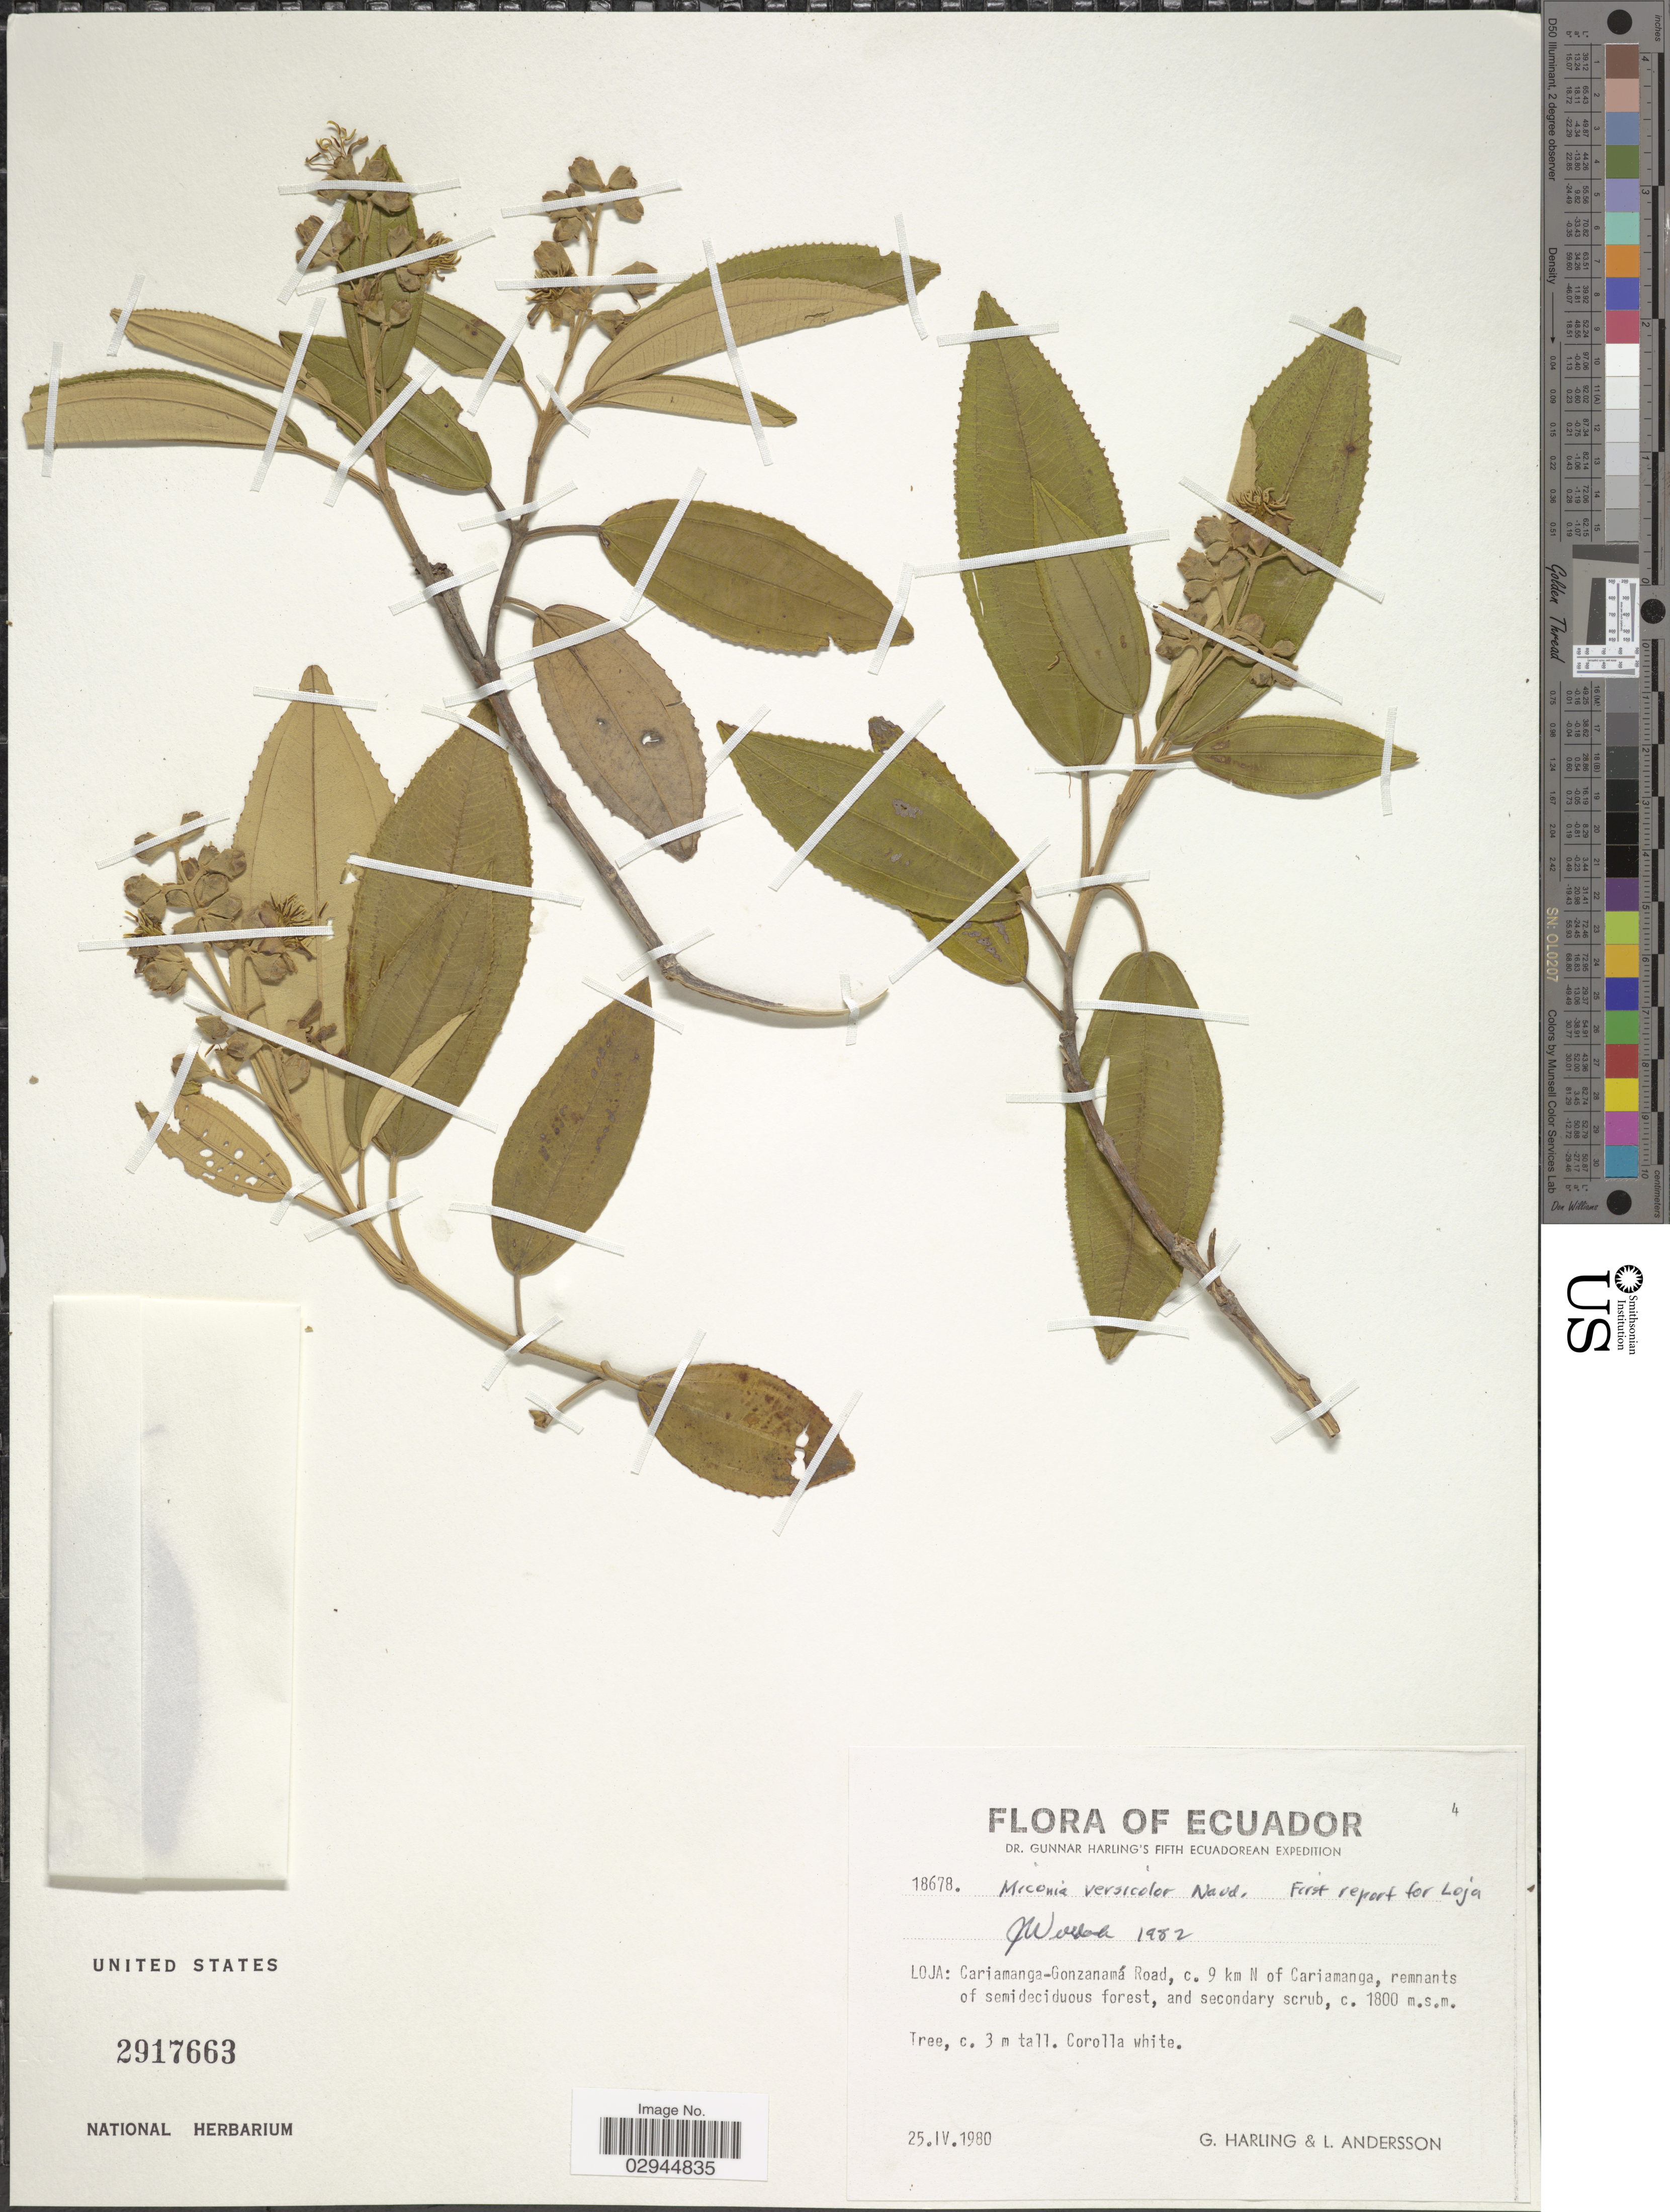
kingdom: Plantae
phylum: Tracheophyta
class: Magnoliopsida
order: Myrtales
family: Melastomataceae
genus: Miconia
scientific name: Miconia versicolor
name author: Naudin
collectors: G. Harling & L. Andersson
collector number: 18678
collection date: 1980-04-25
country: Ecuador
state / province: Loja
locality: Cariamanga-Gonzanamá Road, c. 9 km N of Cariamanga.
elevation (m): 1800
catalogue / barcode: US 2917663